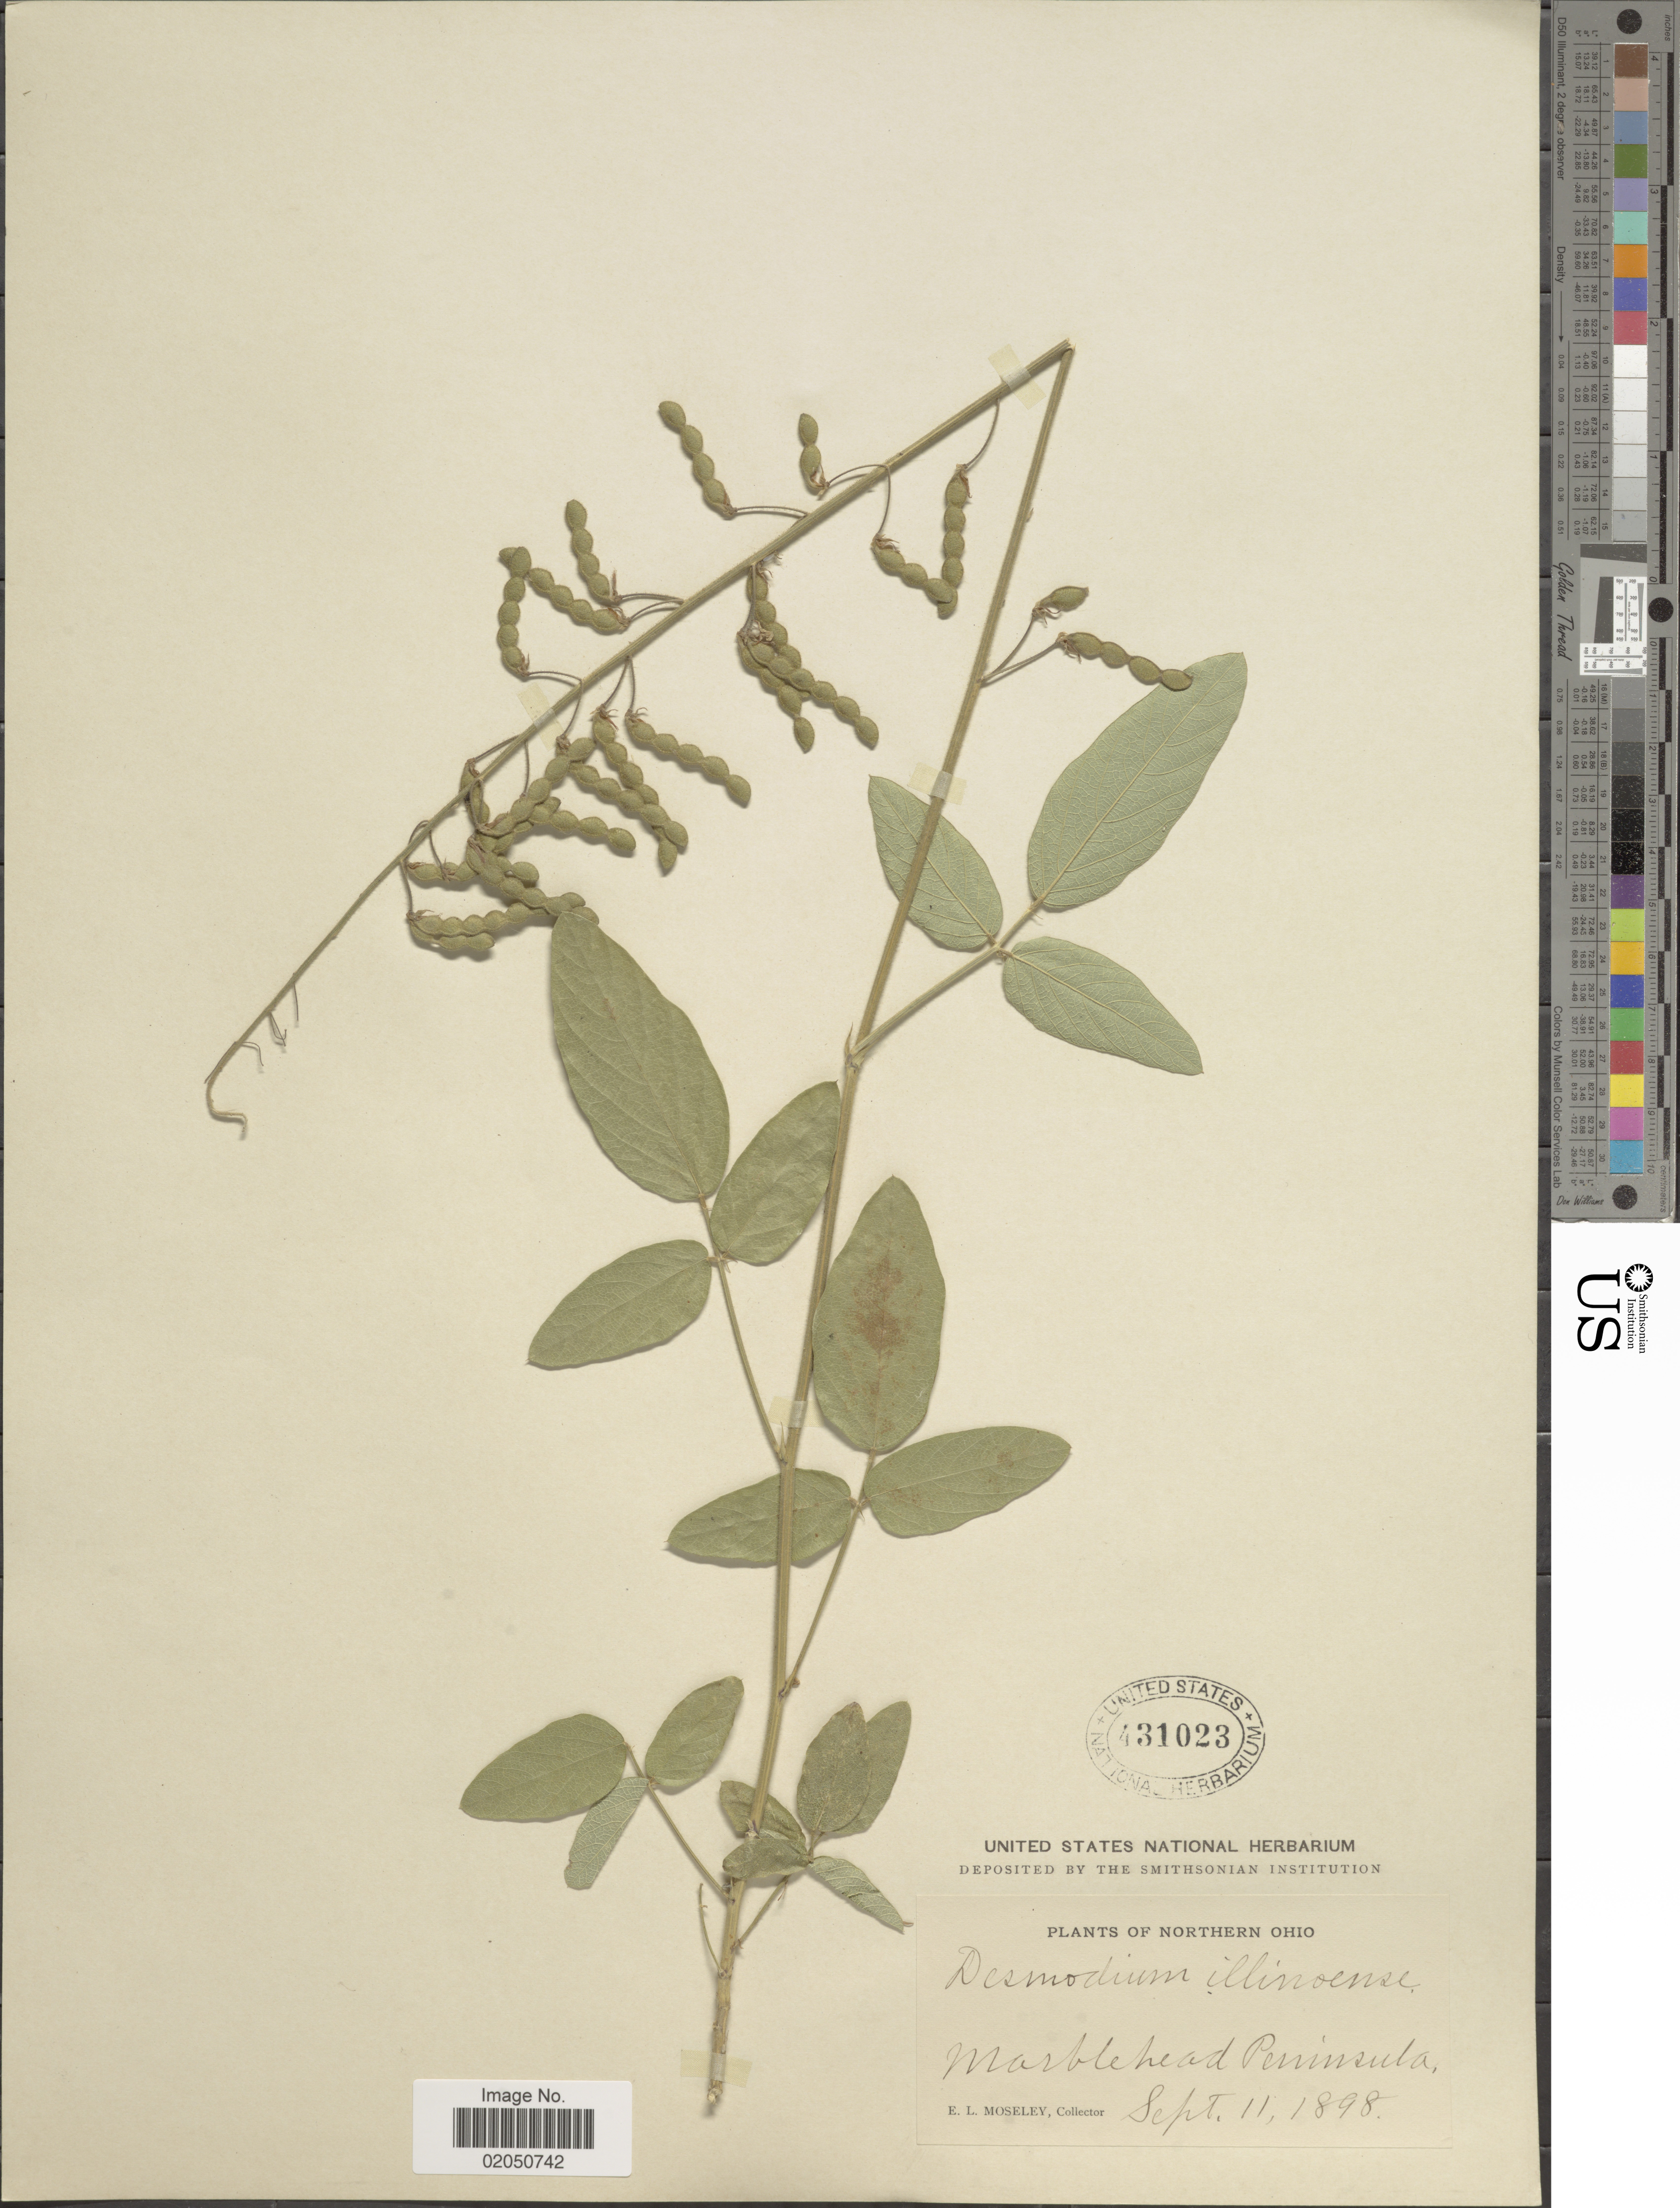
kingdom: Plantae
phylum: Tracheophyta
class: Magnoliopsida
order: Fabales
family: Fabaceae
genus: Desmodium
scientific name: Desmodium illinoense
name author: A. Gray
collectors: E. Moseley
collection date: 1898-09-11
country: United States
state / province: Ohio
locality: Northern Ohio, Marblehead Peninsula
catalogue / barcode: US 431023